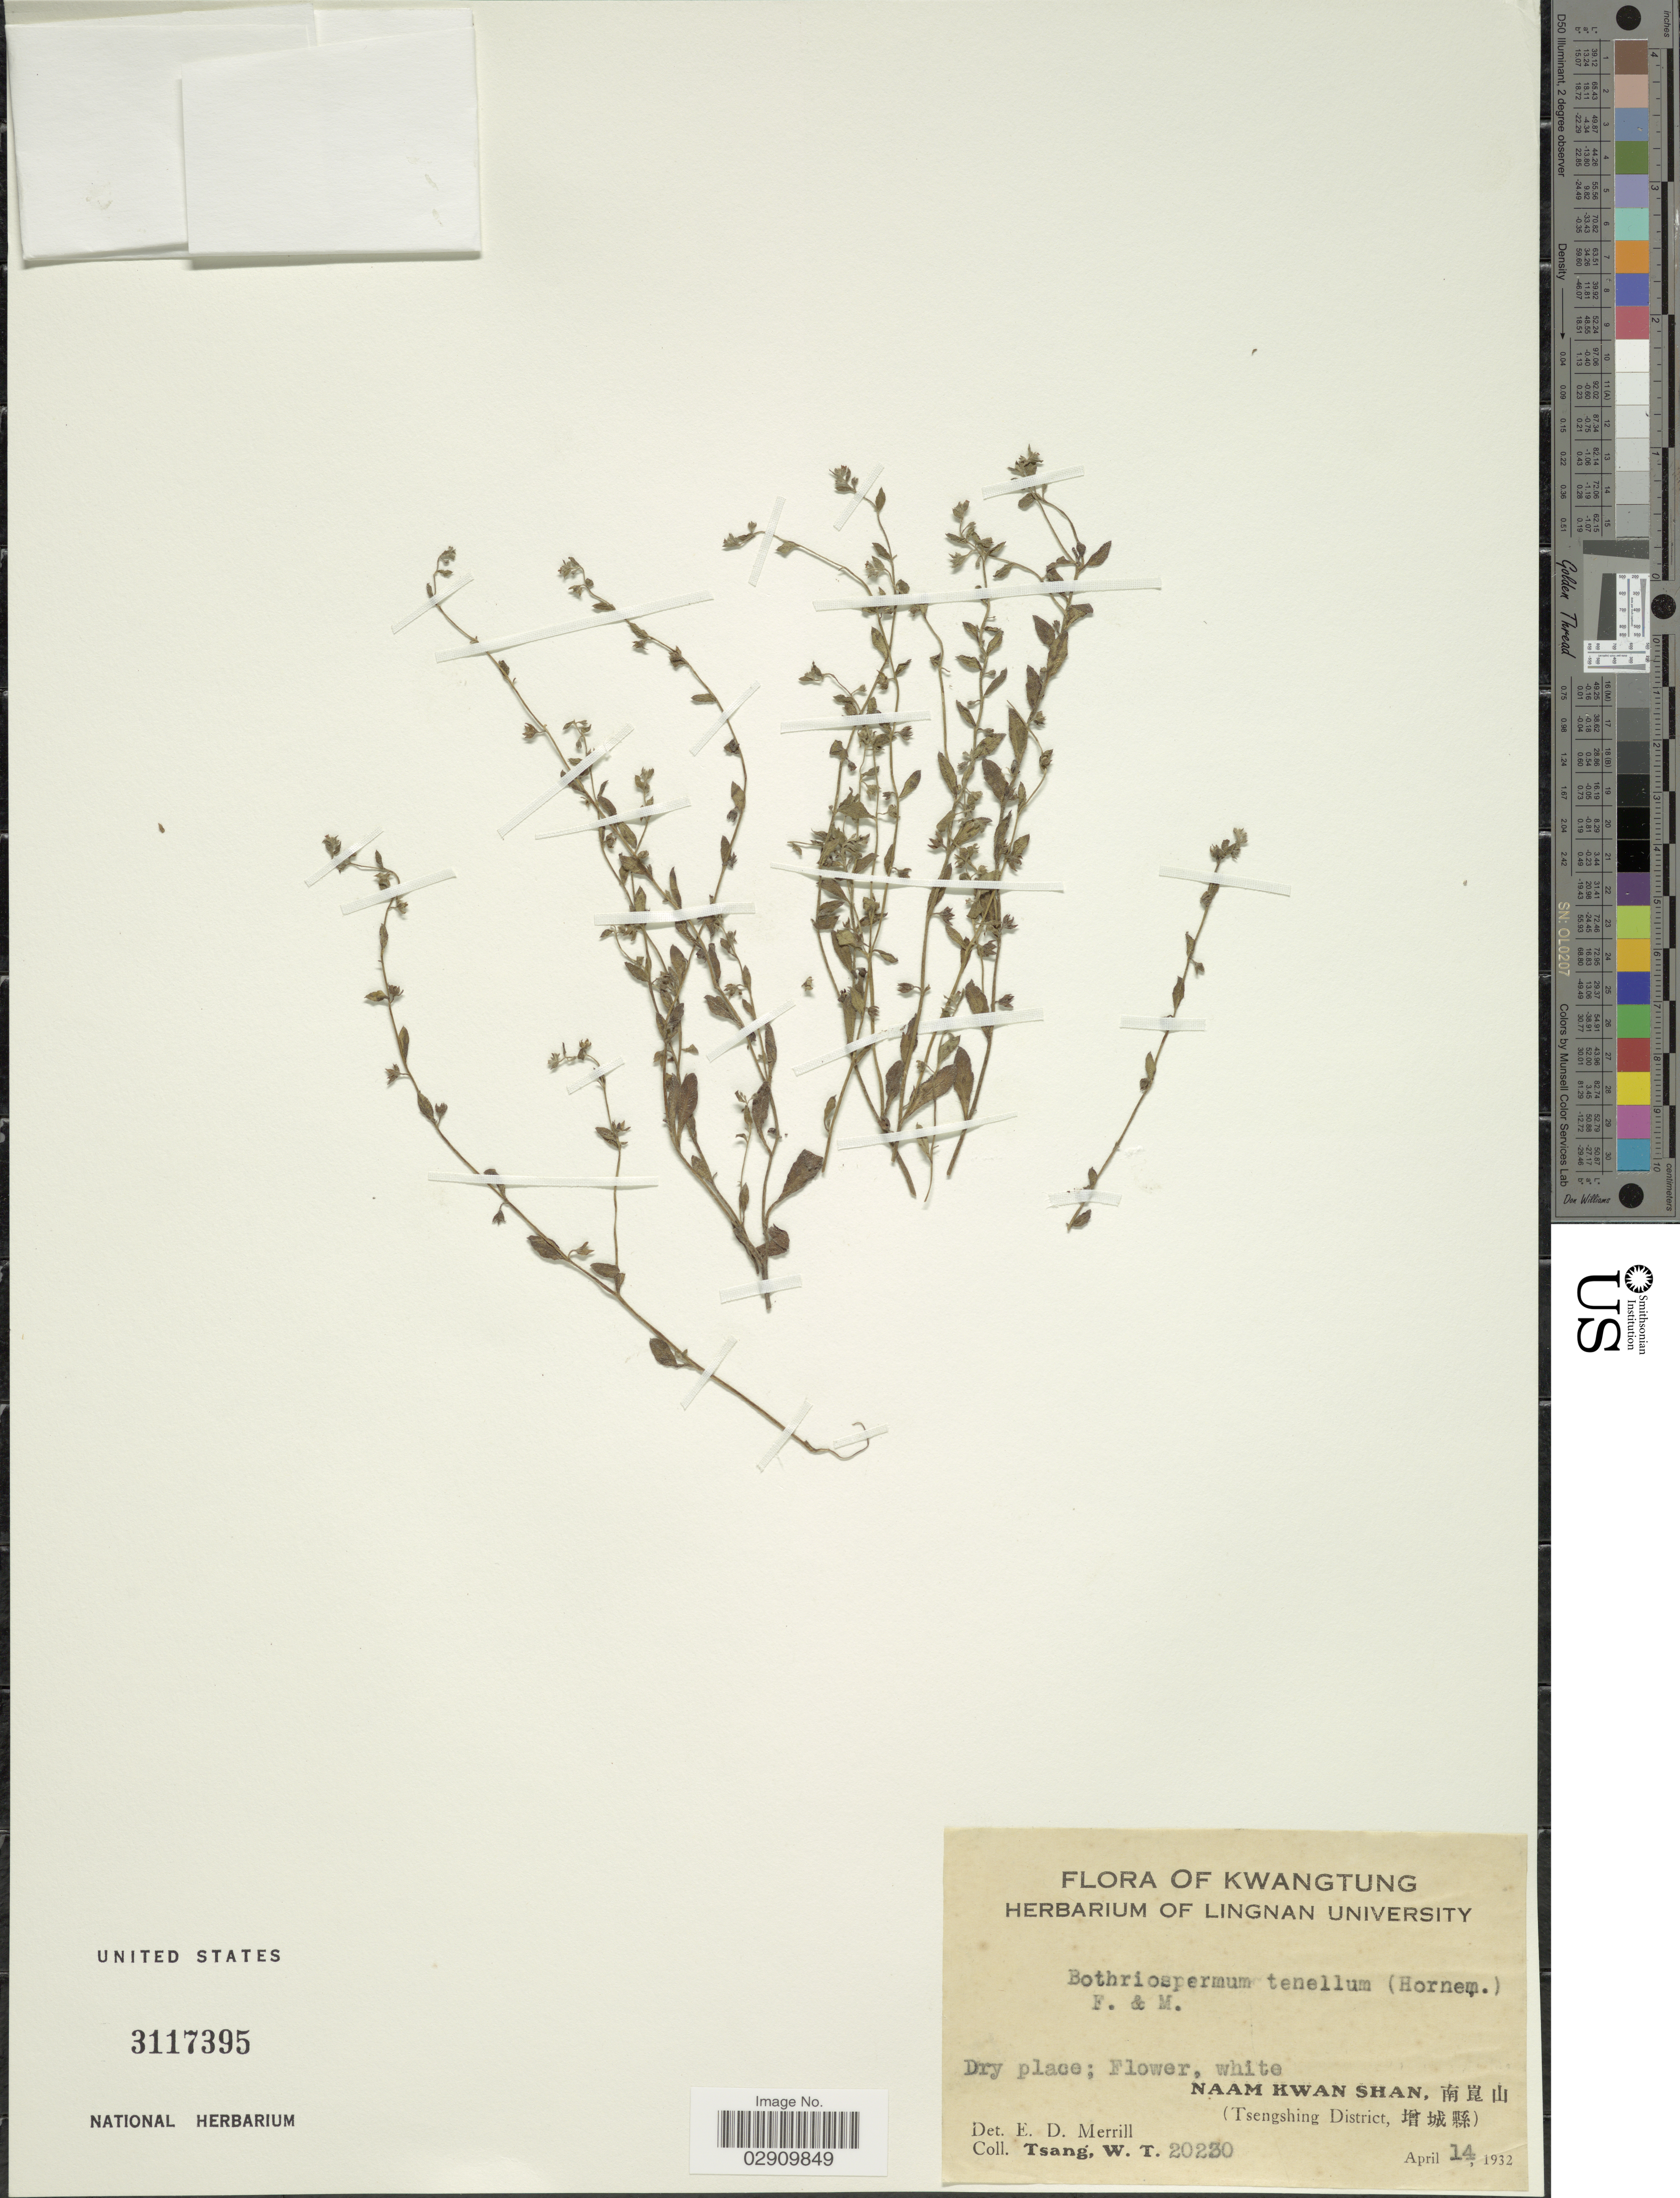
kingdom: Plantae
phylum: Tracheophyta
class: Magnoliopsida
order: Boraginales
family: Boraginaceae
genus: Bothriospermum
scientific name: Bothriospermum tenellum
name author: (Hornem.) Fisch. & C.A. Mey.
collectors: W. T. Tsang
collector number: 20230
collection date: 1932-04-14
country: China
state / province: Guangdong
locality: Kwangtung, Naam Kwan Shan, X, Tsengshing District, X.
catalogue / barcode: US 3117395